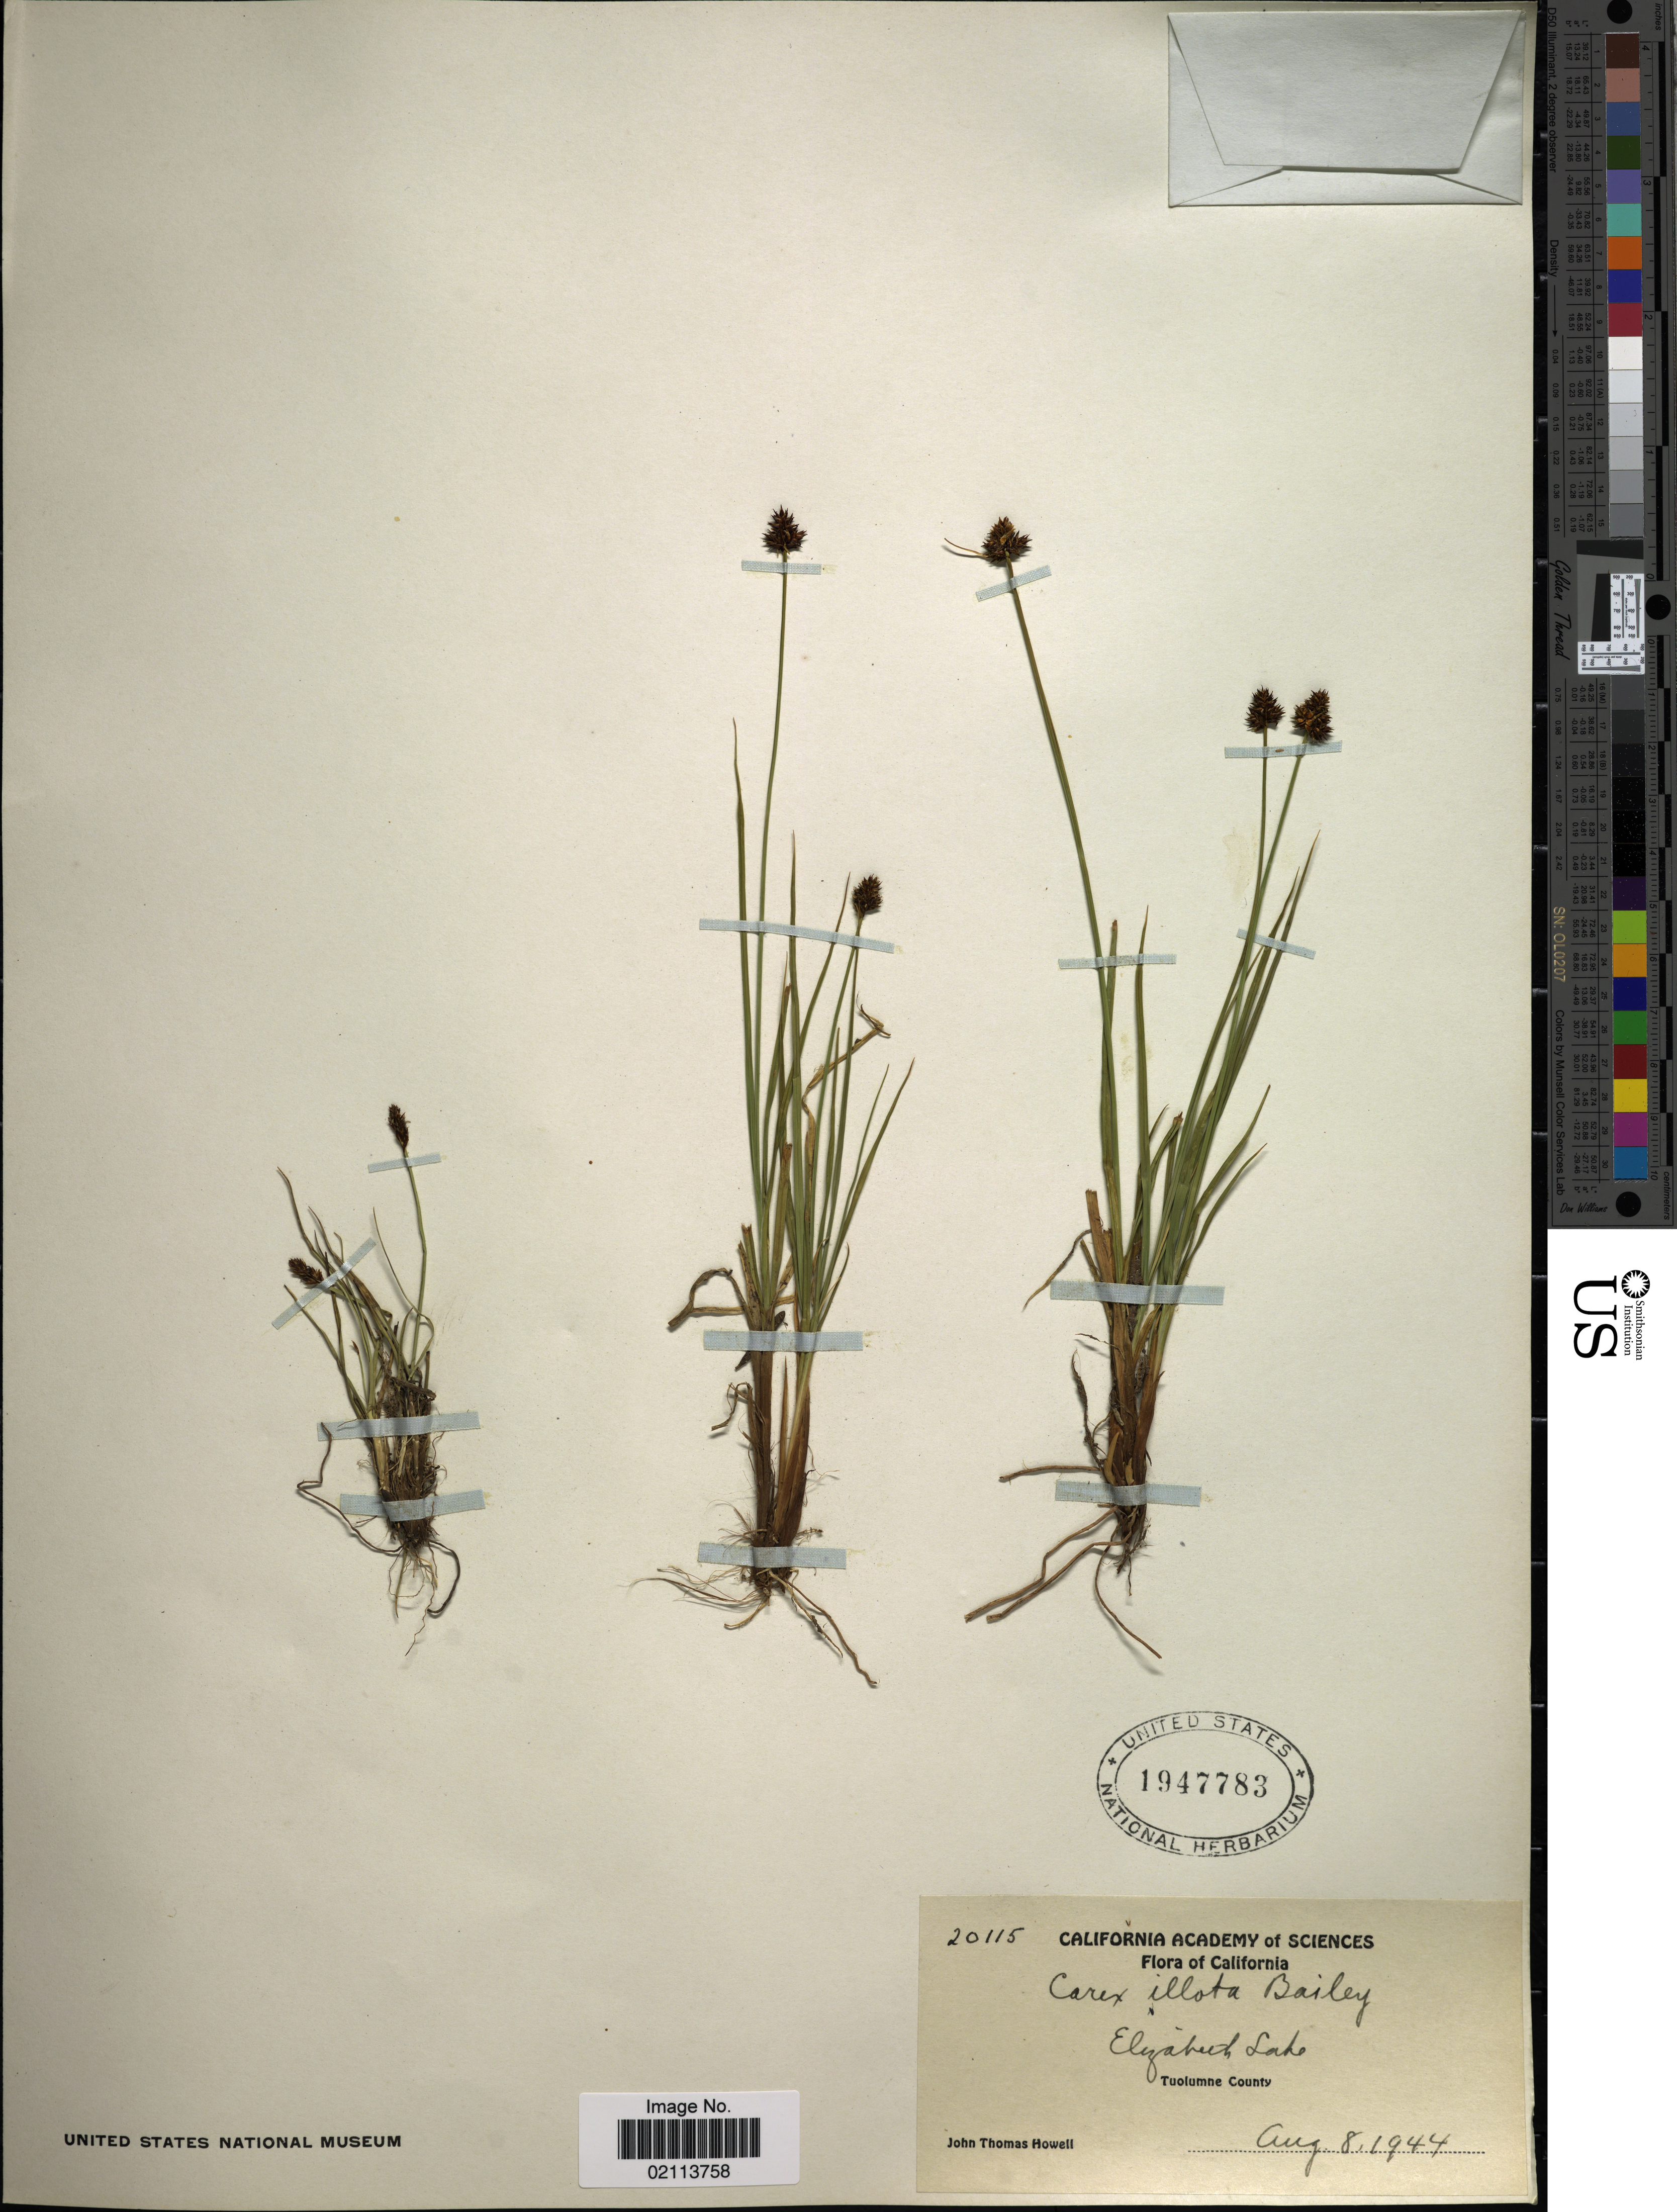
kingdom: Plantae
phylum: Tracheophyta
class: Liliopsida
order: Poales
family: Cyperaceae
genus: Carex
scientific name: Carex illota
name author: L.H. Bailey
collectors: J. T. Howell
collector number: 20115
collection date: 1944-08-08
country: United States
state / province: California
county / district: Tuolumne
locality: Elizabeth Lake, Tuolumne County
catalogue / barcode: US 1947783